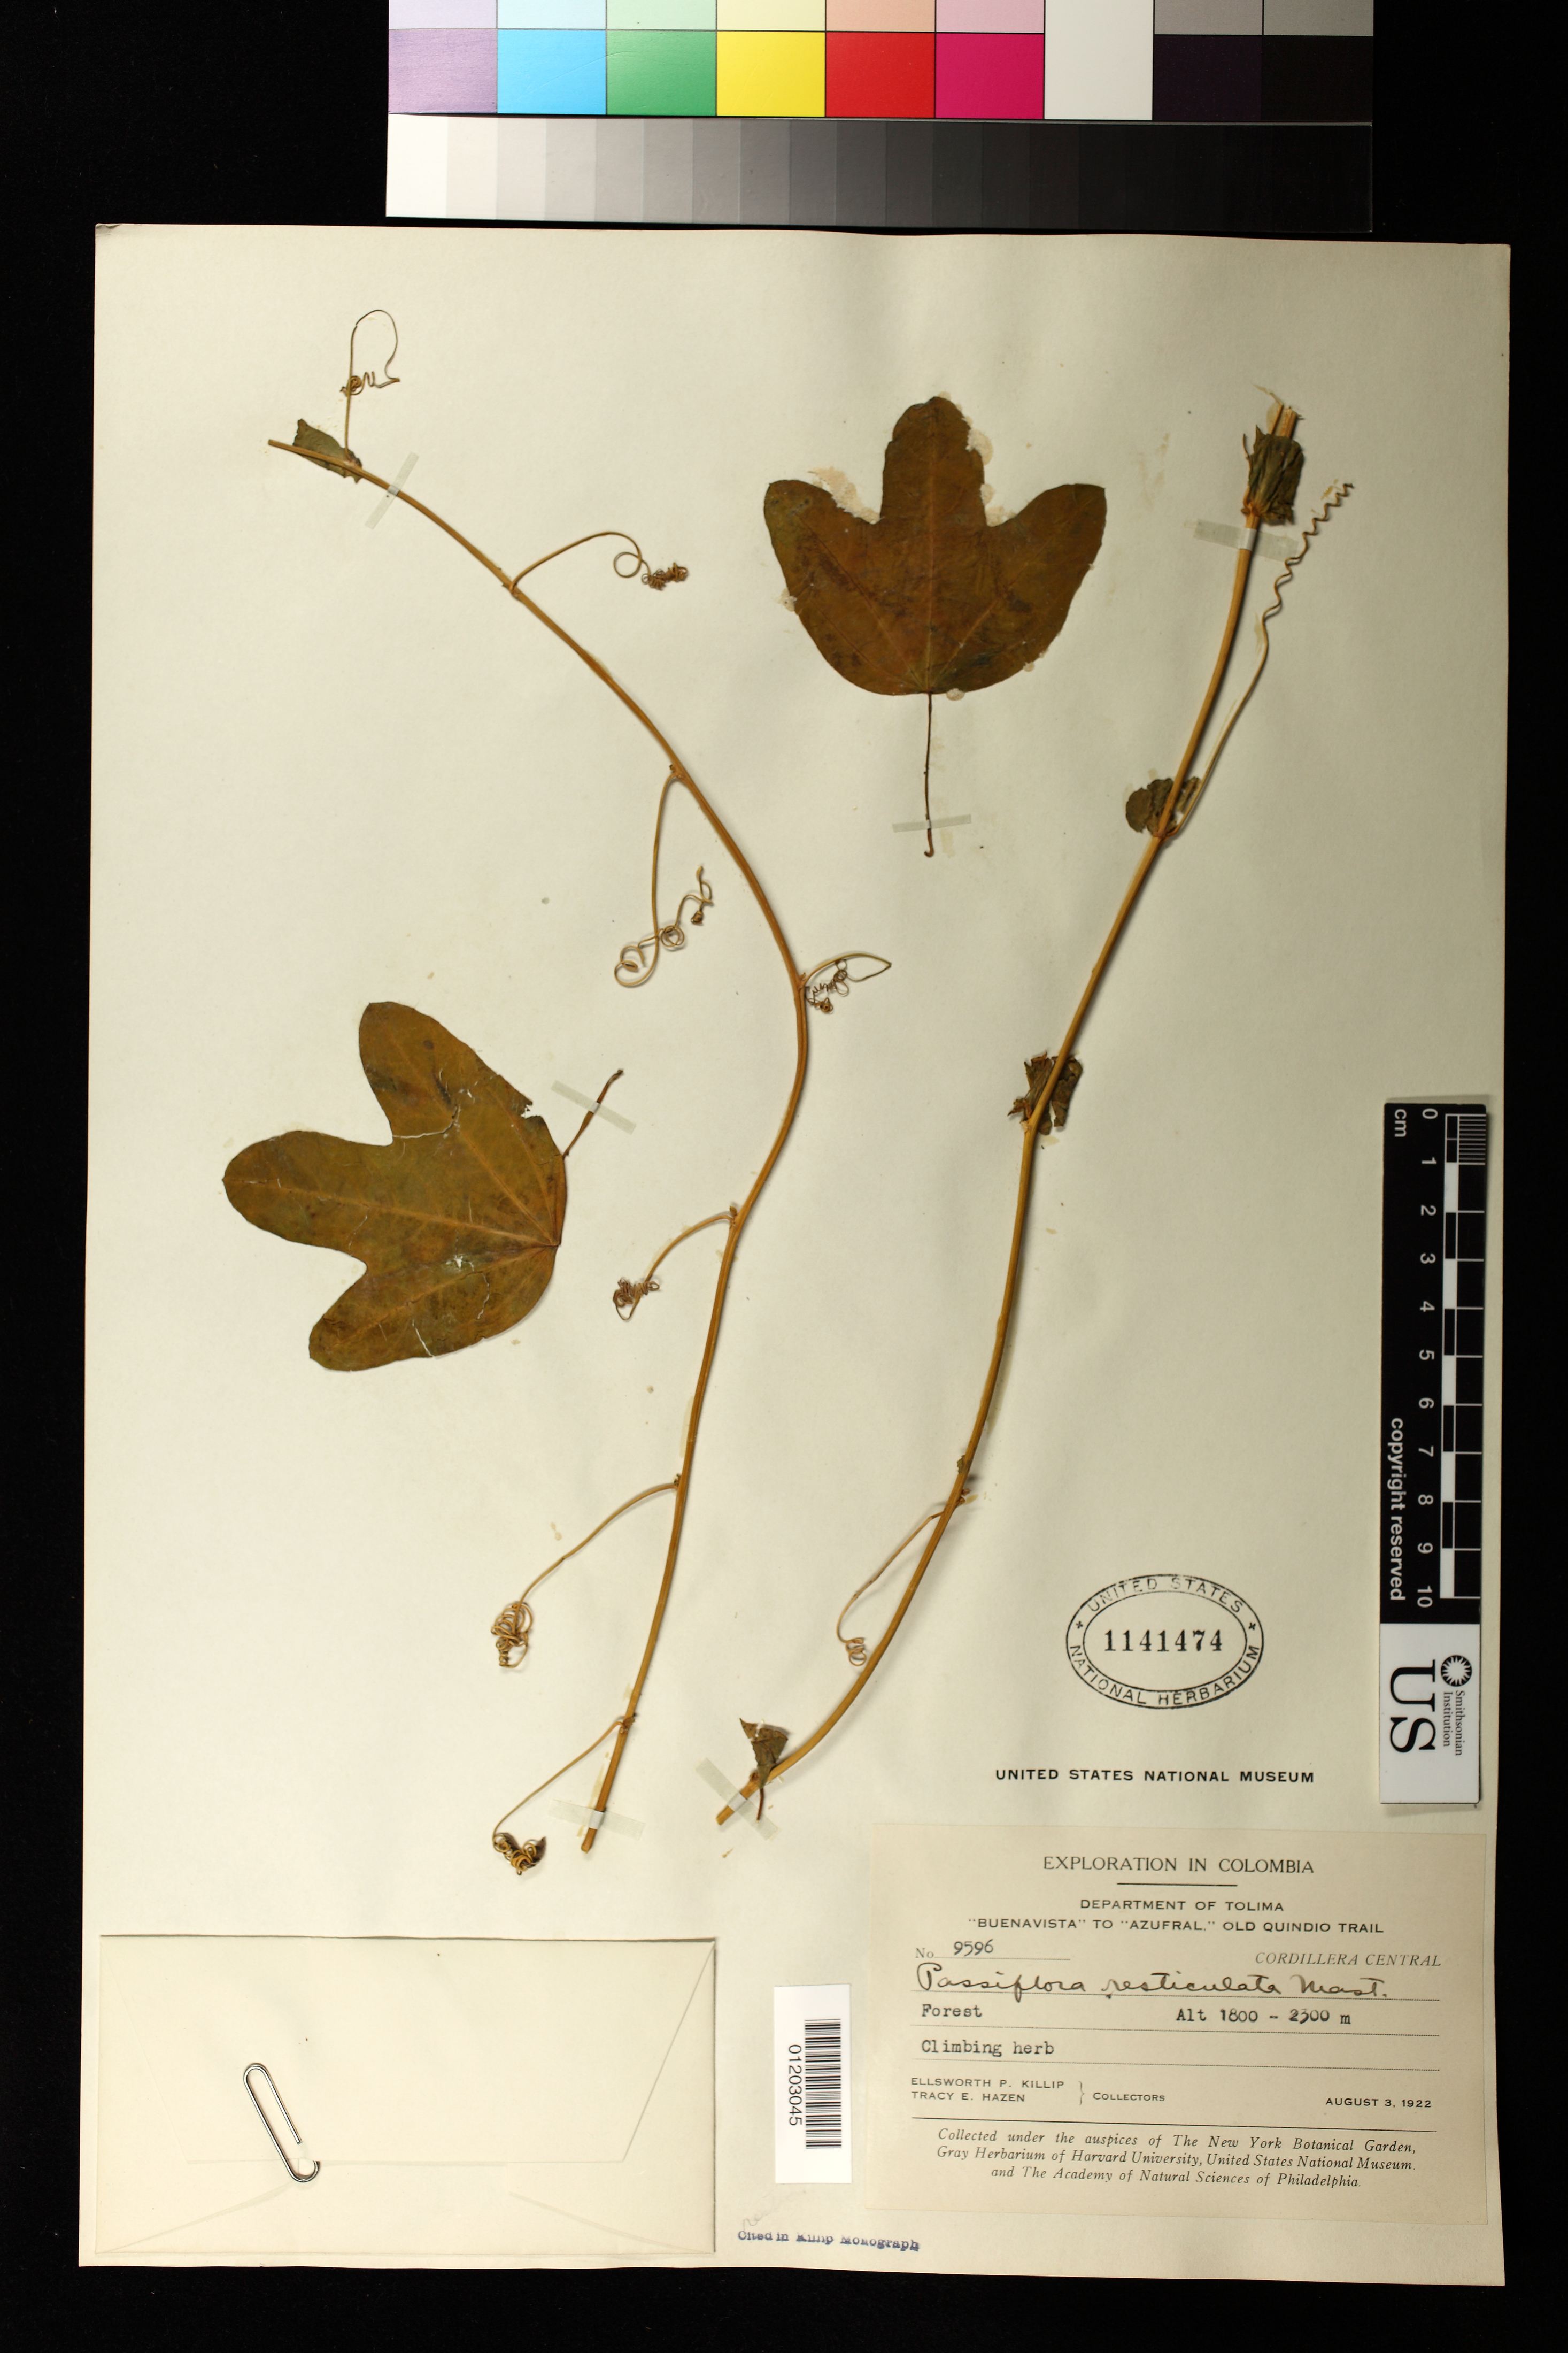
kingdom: Plantae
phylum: Tracheophyta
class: Magnoliopsida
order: Malpighiales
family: Passifloraceae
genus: Passiflora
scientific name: Passiflora resticulata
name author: Mast. & André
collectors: E. P. Killip & T. E. Hazen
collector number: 9596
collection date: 1922-08-03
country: Colombia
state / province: Tolima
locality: "Buenavista" to "Azufral," Old Quindo Trail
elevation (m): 1800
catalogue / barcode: US 1141474